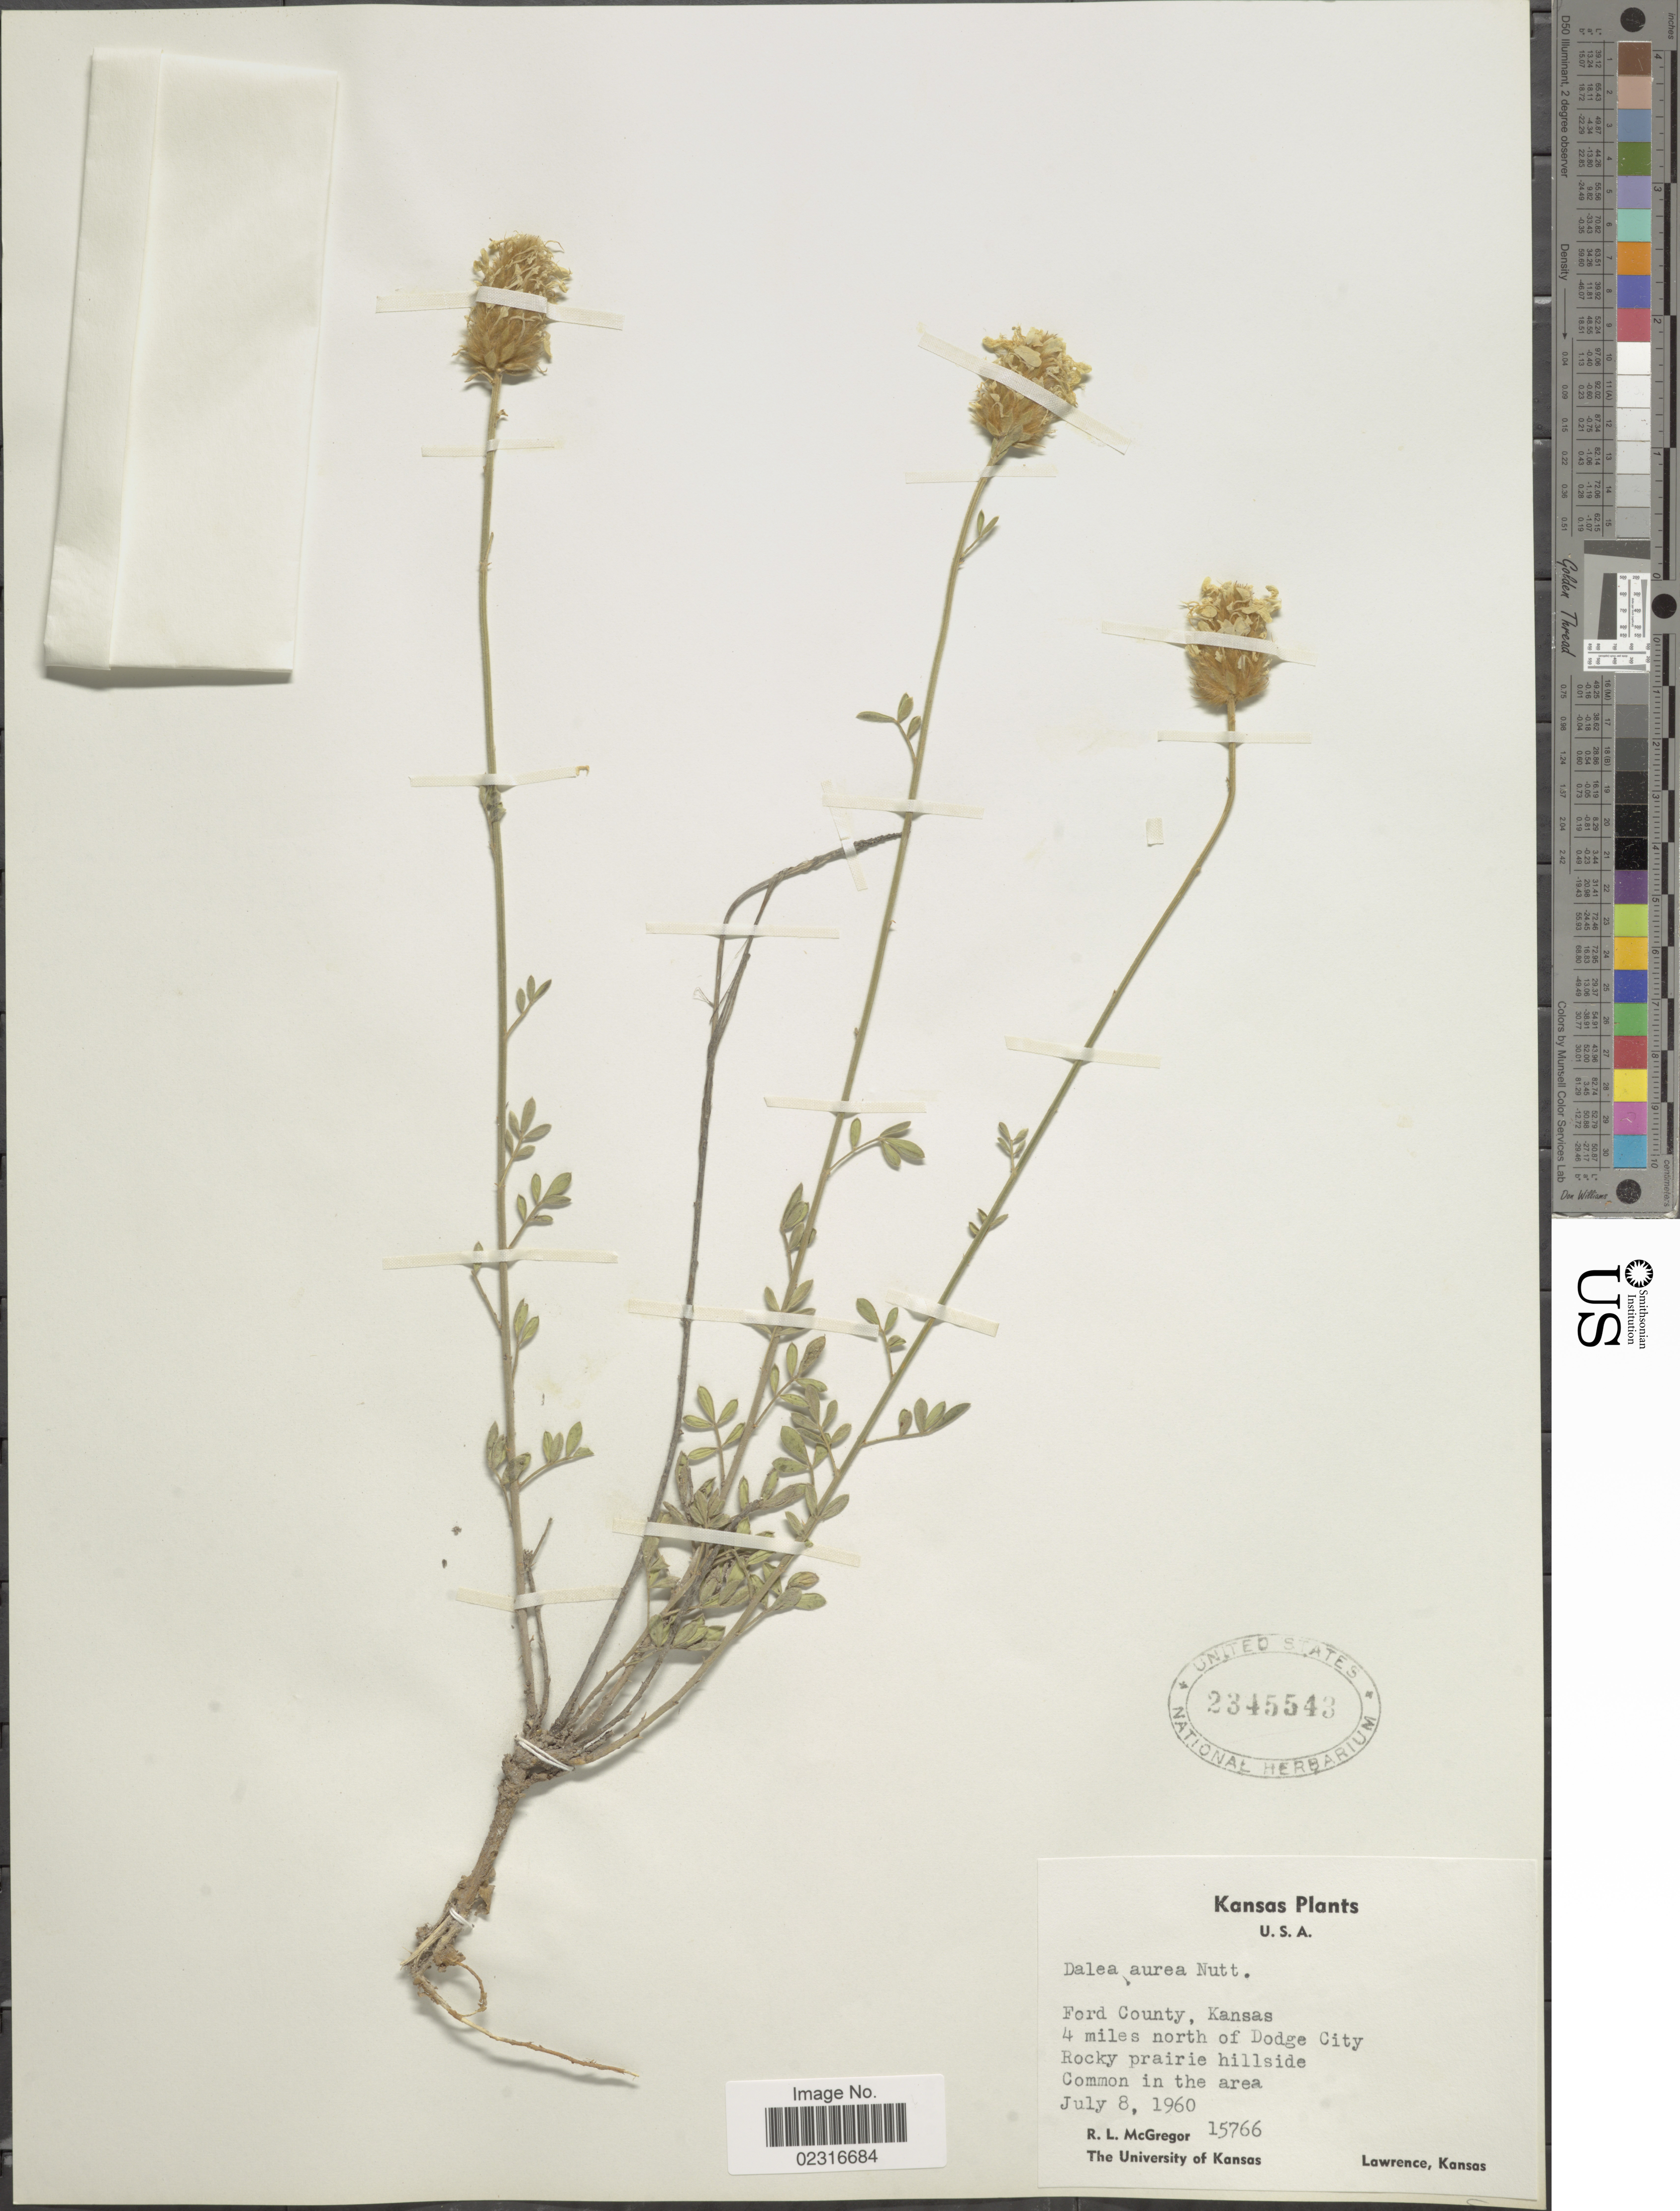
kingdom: Plantae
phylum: Tracheophyta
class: Magnoliopsida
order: Fabales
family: Fabaceae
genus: Dalea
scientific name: Dalea aurea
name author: Nutt. ex Pursh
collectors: R. McGregor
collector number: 15766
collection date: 1960-07-08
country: United States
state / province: Kansas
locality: U.S.A. Ford County. 4 miles north of Dodge City.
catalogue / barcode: US 2345543